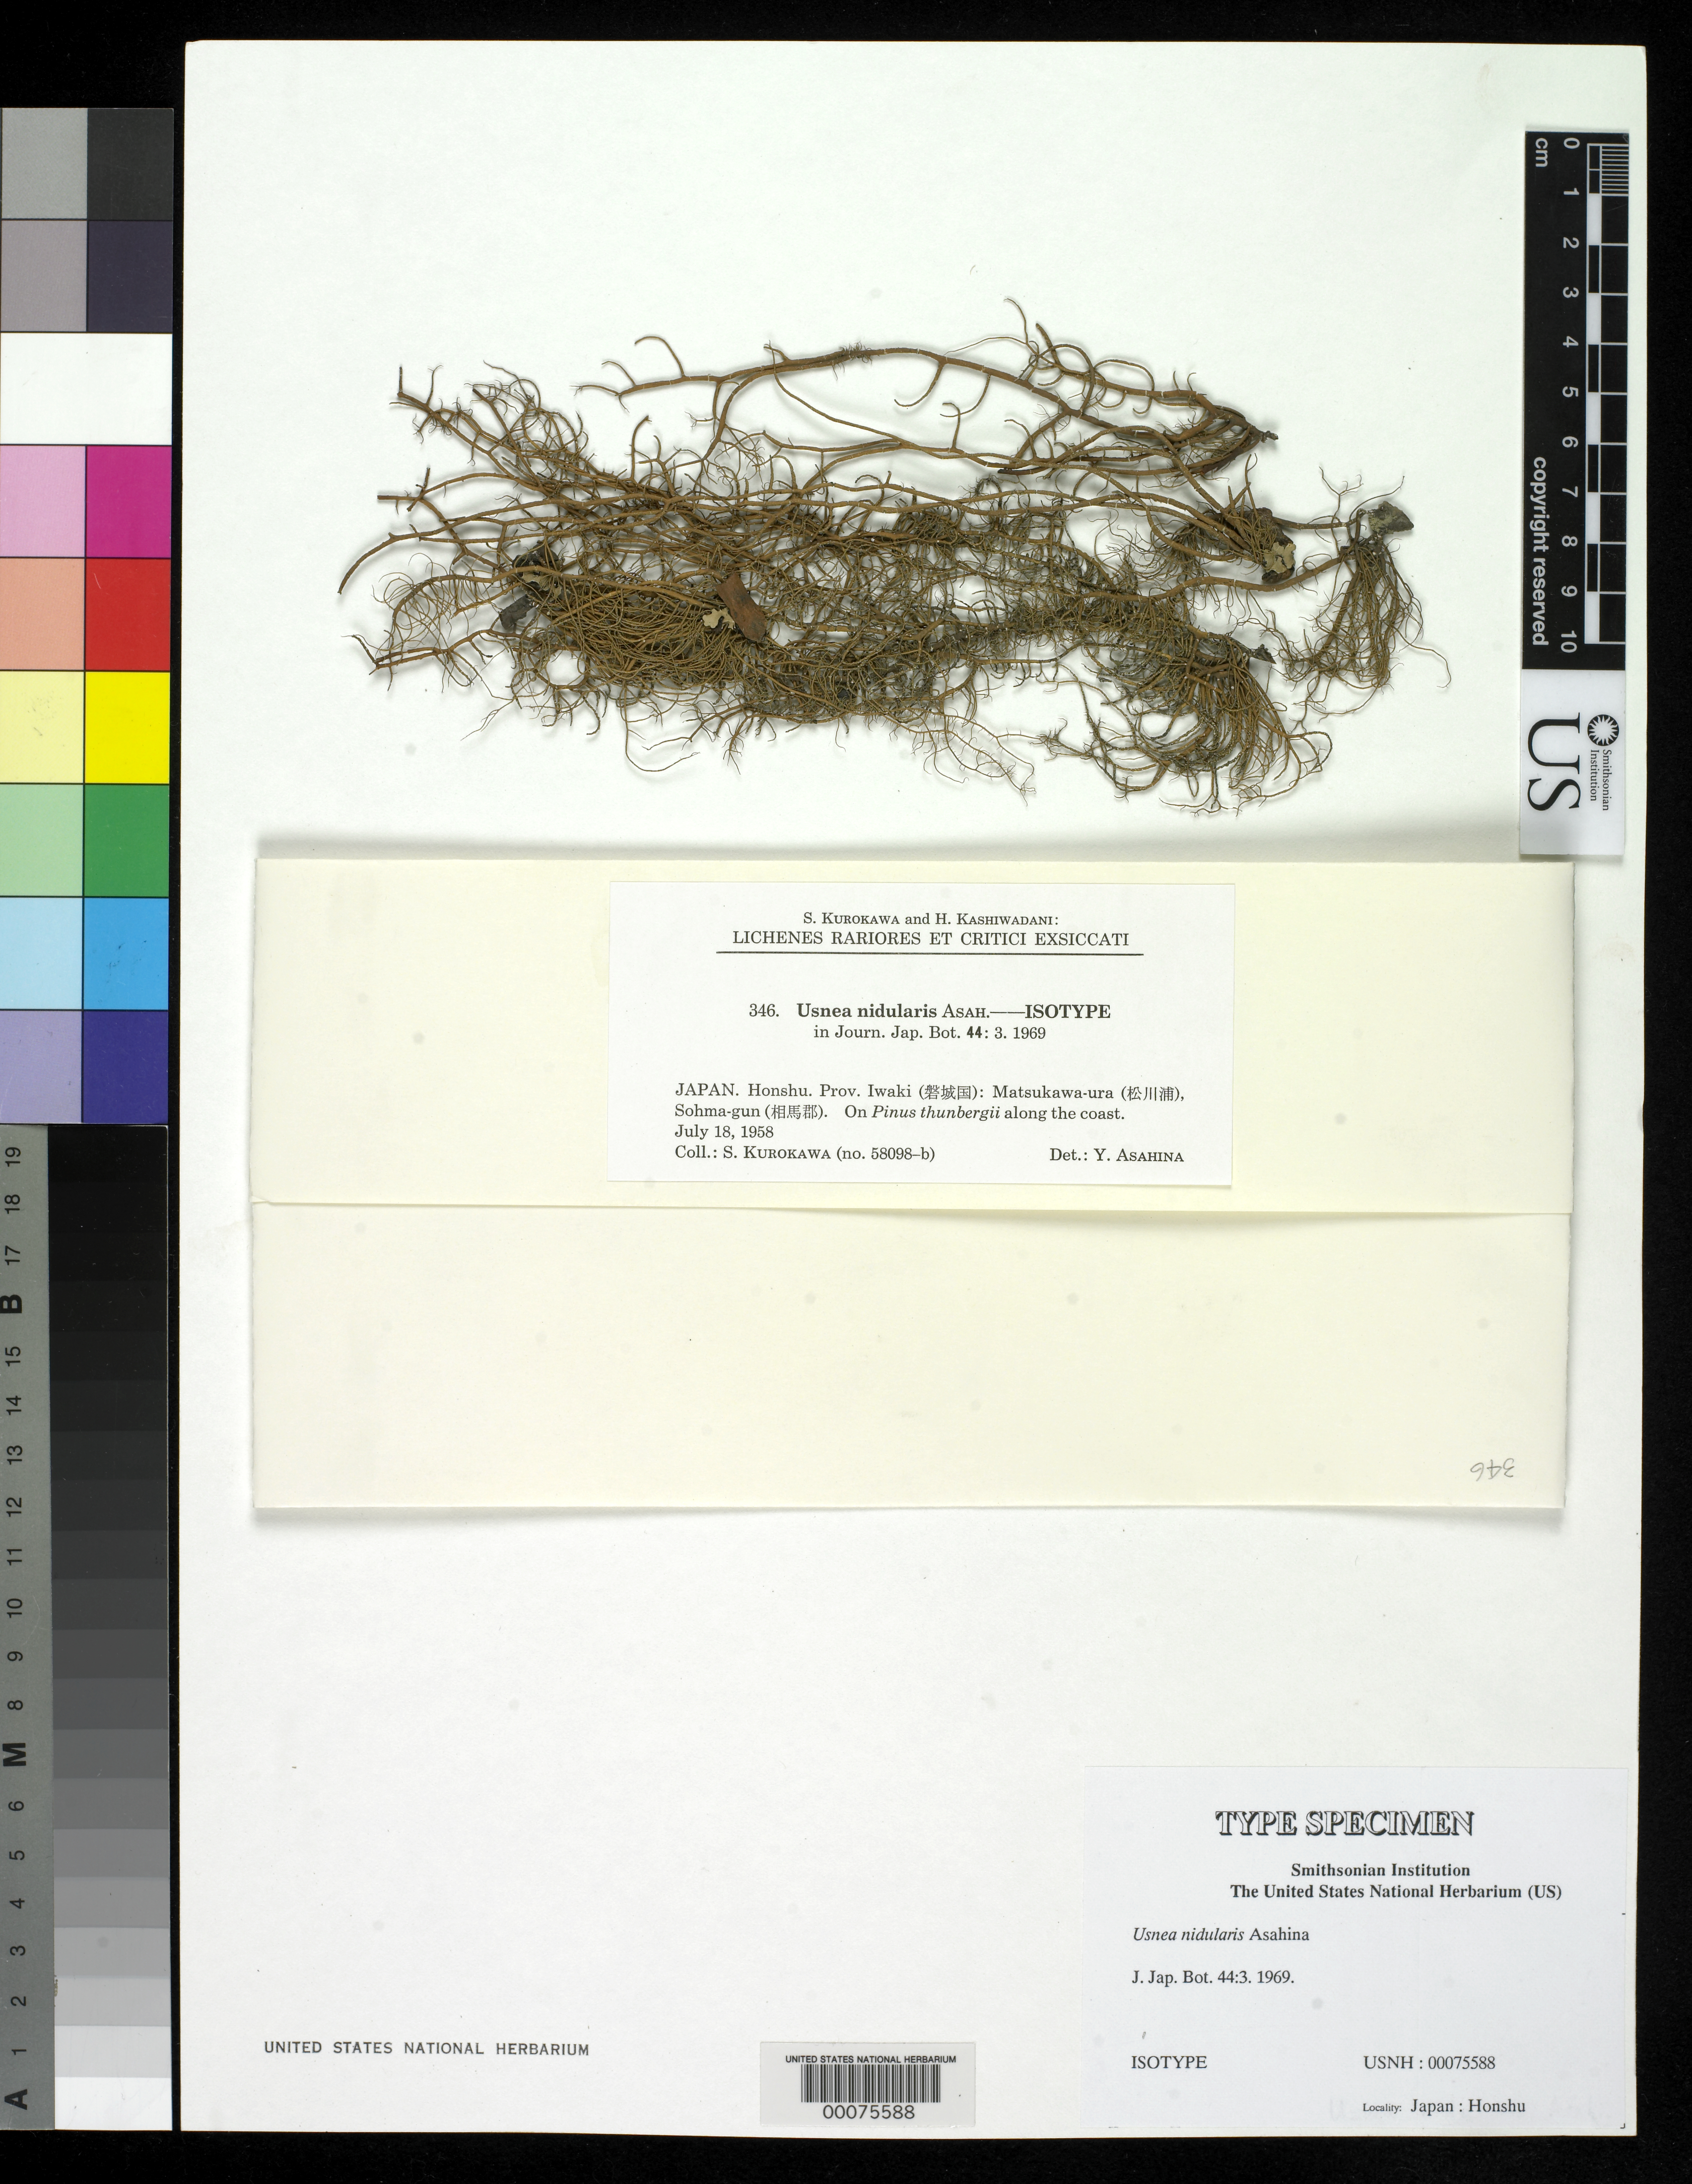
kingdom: Fungi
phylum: Ascomycota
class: Lecanoromycetes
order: Lecanorales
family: Parmeliaceae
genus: Usnea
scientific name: Usnea nidularis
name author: Asahina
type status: Isotype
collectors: S. Kurokawa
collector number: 58098-b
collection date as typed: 18 Jul 1958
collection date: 1958-07-18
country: Japan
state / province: Hukusima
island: Honshu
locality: Matsukawa-ura, Sohma-gun.